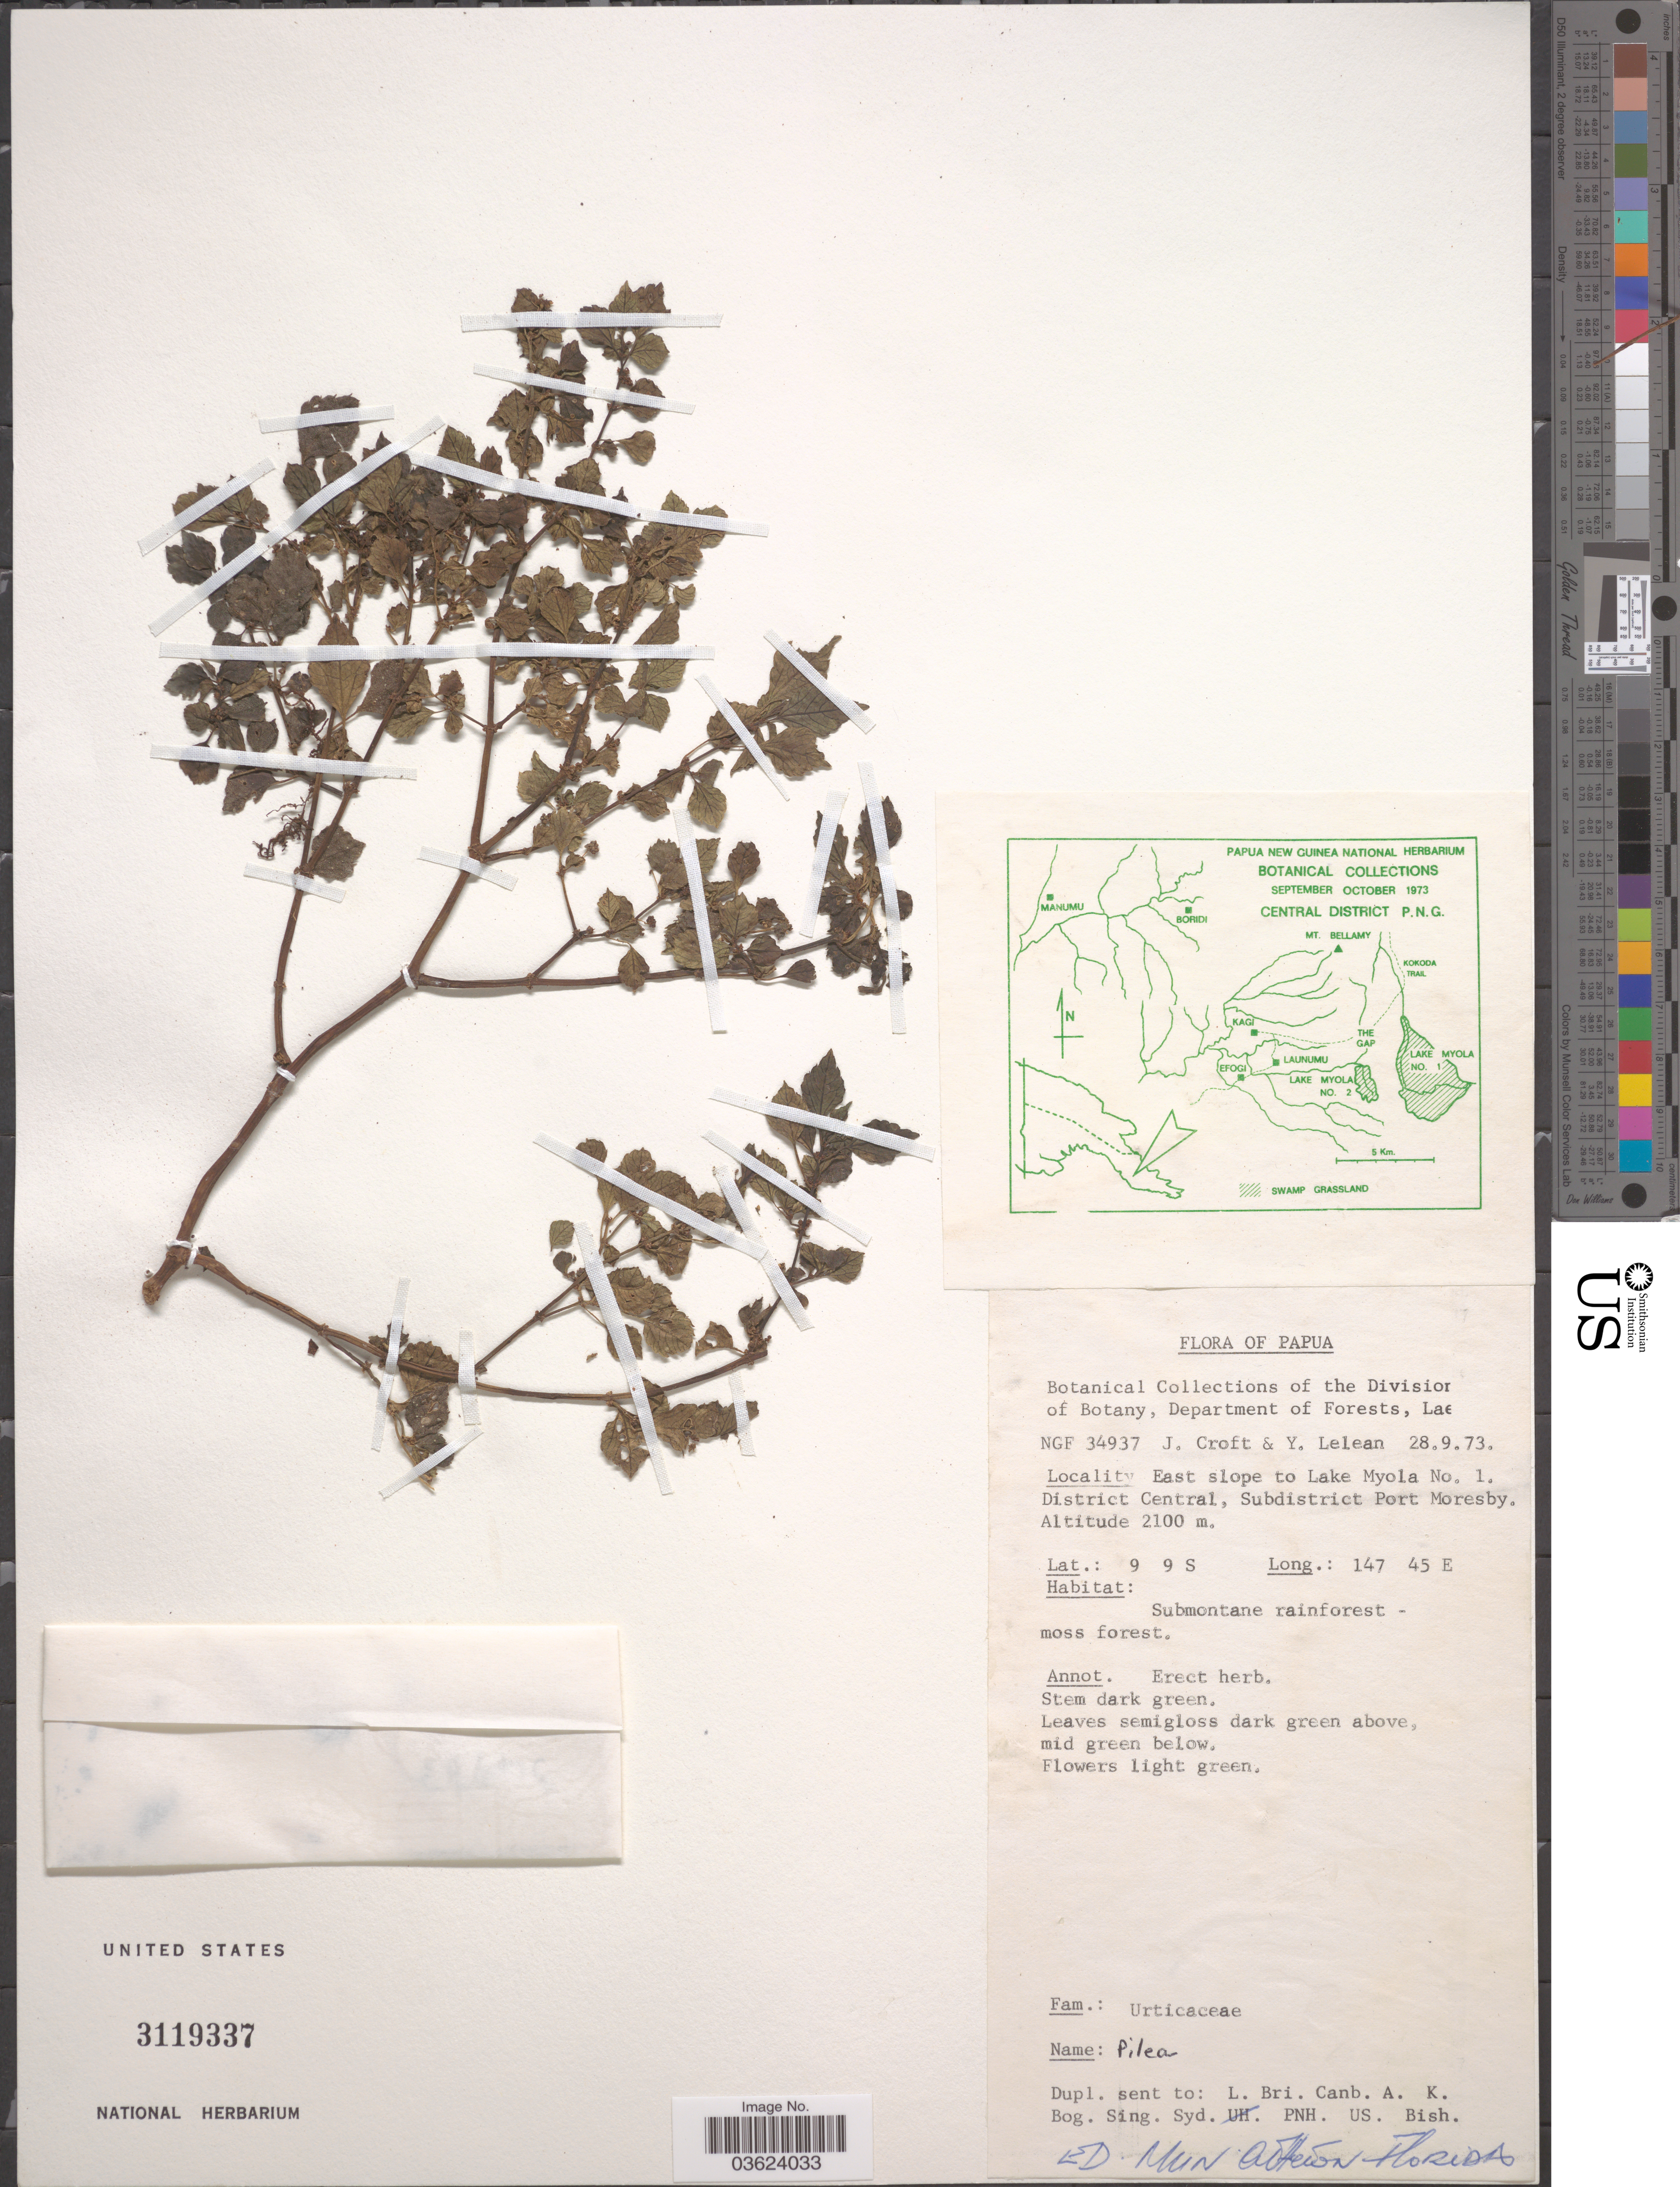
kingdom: Plantae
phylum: Tracheophyta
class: Magnoliopsida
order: Rosales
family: Urticaceae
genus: Pilea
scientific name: Pilea sp.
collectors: J. Croft & Y. Lelean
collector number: NGF34937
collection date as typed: Transcribed d/m/y: 28/9/73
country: Papua New Guinea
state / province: Central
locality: East slope to Lake Myola No. 1. District Central, Subdistrict Port Moresby.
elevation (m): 2100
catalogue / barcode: US 3119337